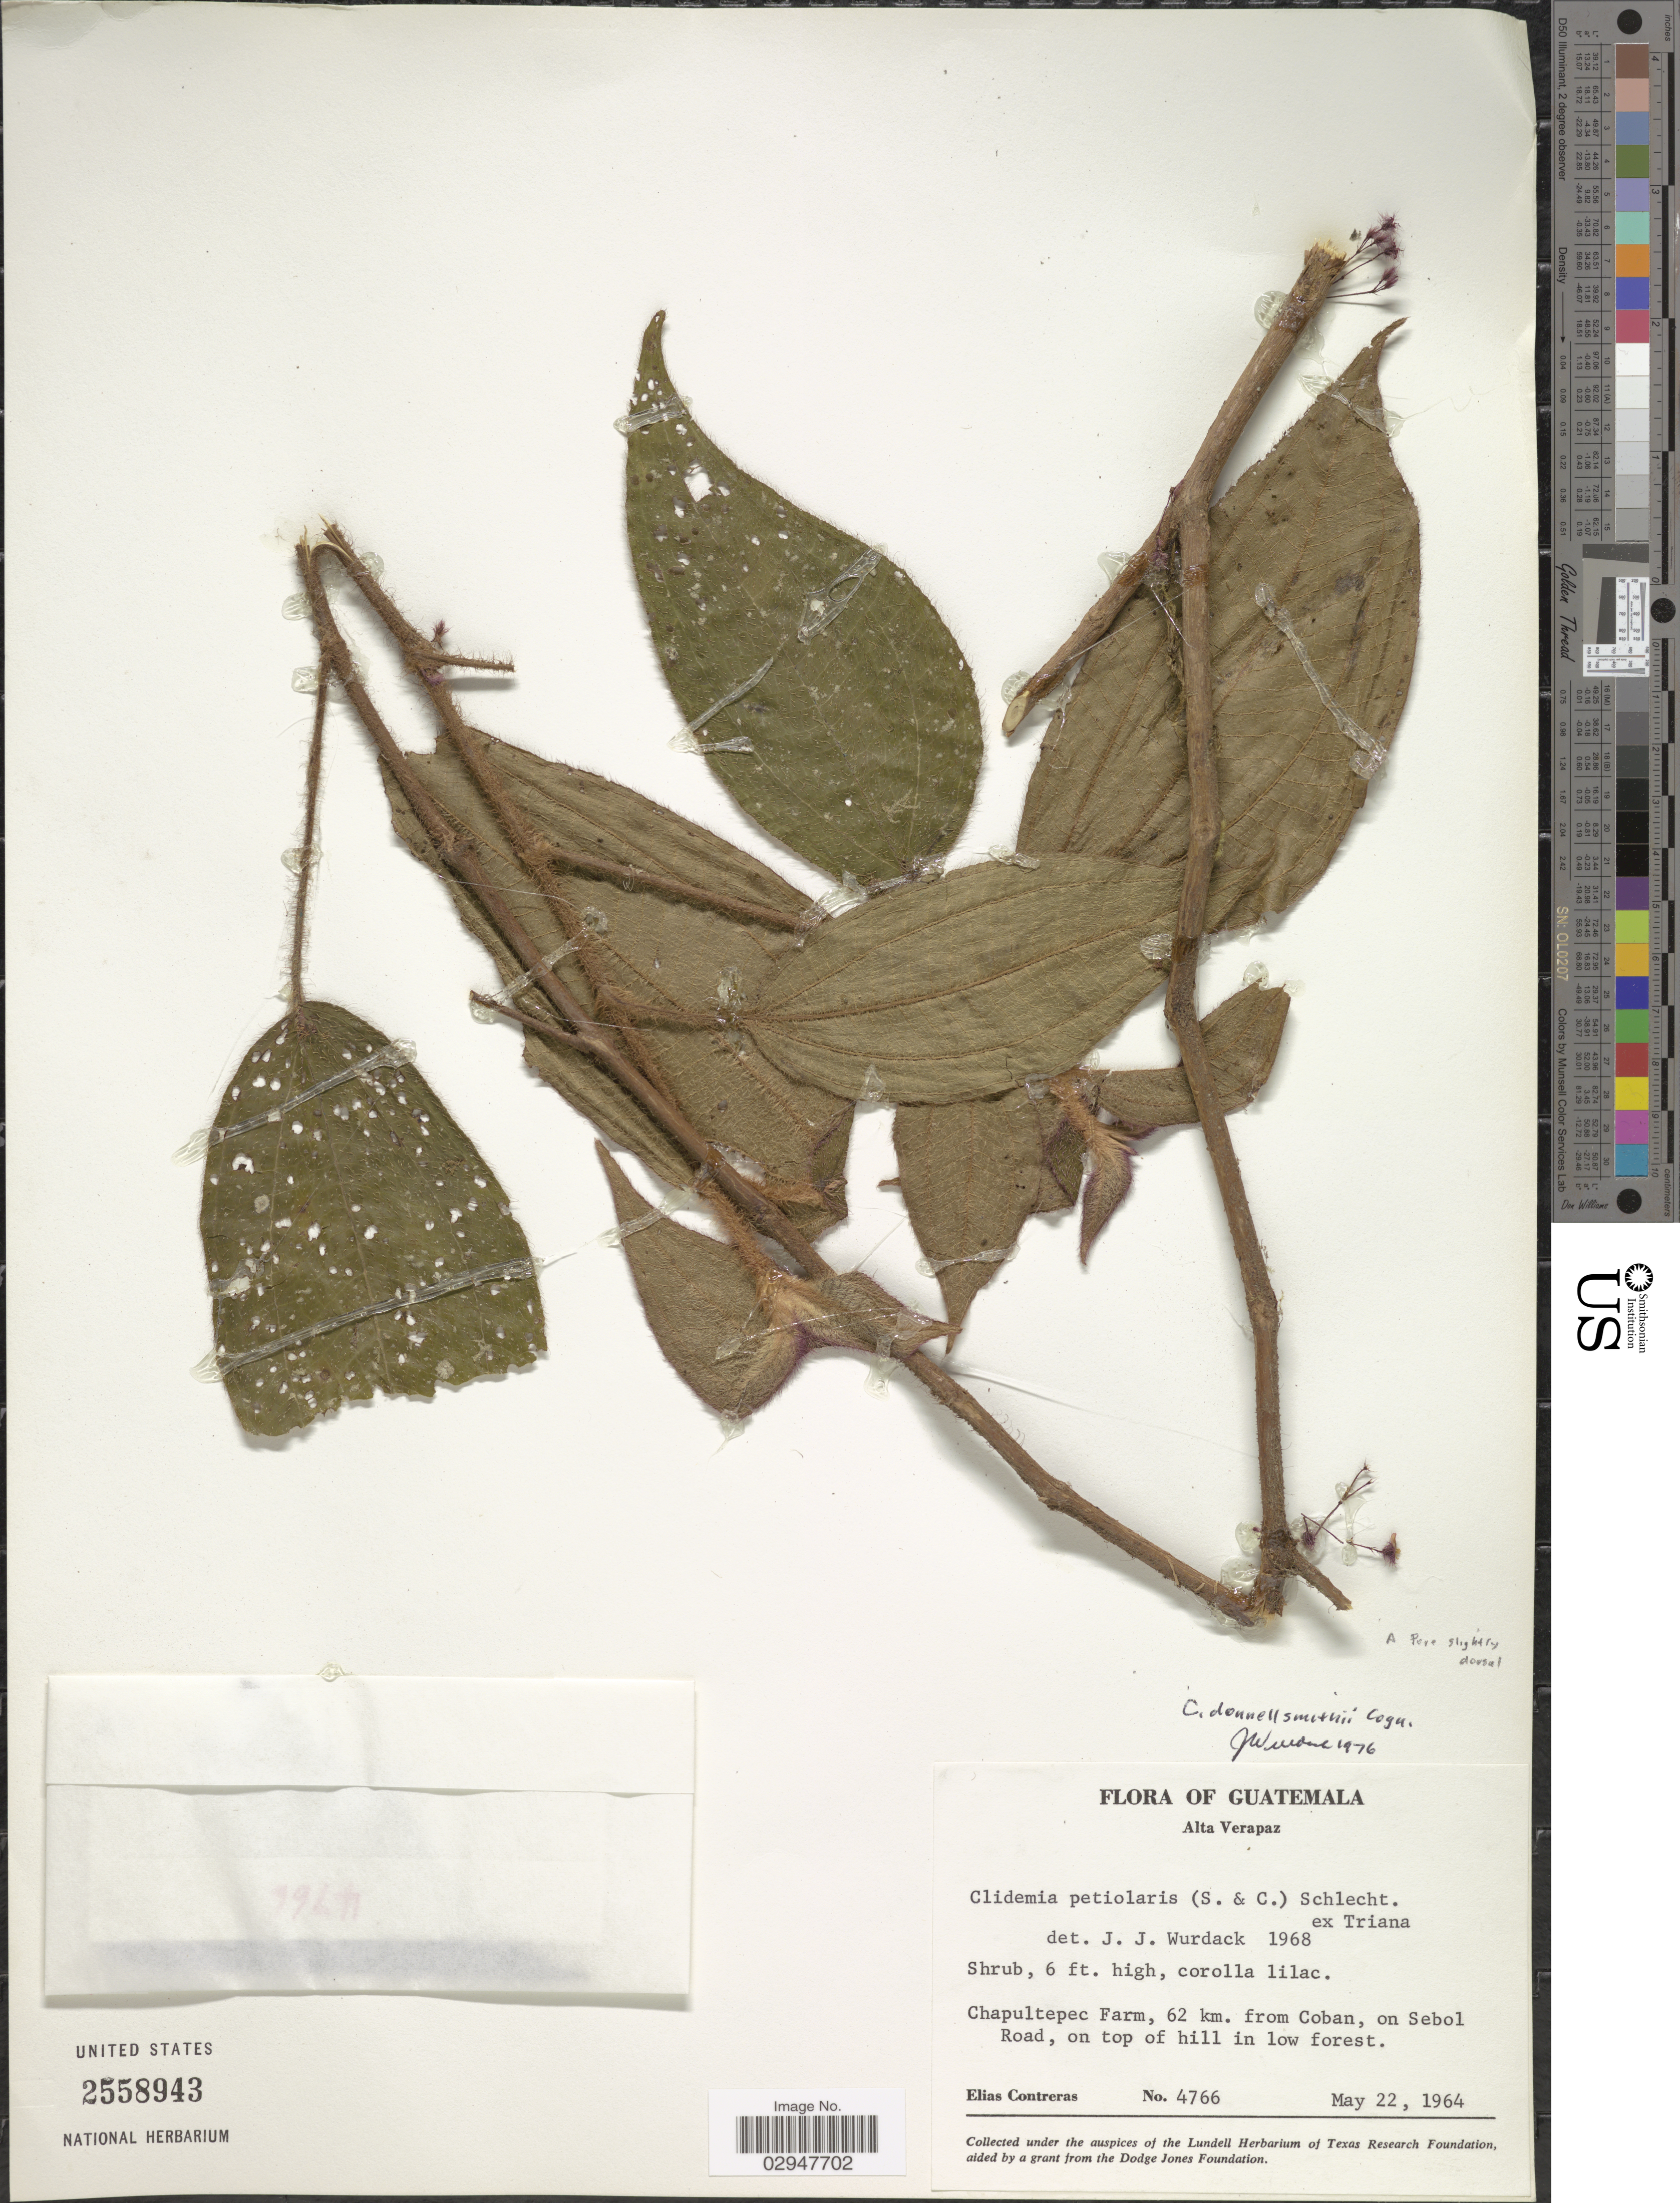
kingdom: Plantae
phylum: Tracheophyta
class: Magnoliopsida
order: Myrtales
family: Melastomataceae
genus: Clidemia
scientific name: Clidemia donnell-smithii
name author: Cogn. in Donn. Sm.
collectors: E. Conteras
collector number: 4766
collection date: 1964-05-22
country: Guatemala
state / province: Alta Verapaz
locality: Chapultepec Farm, 62 km. from Coban, on Sebol Road, on top of hill in low forest.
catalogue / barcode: US 2558943